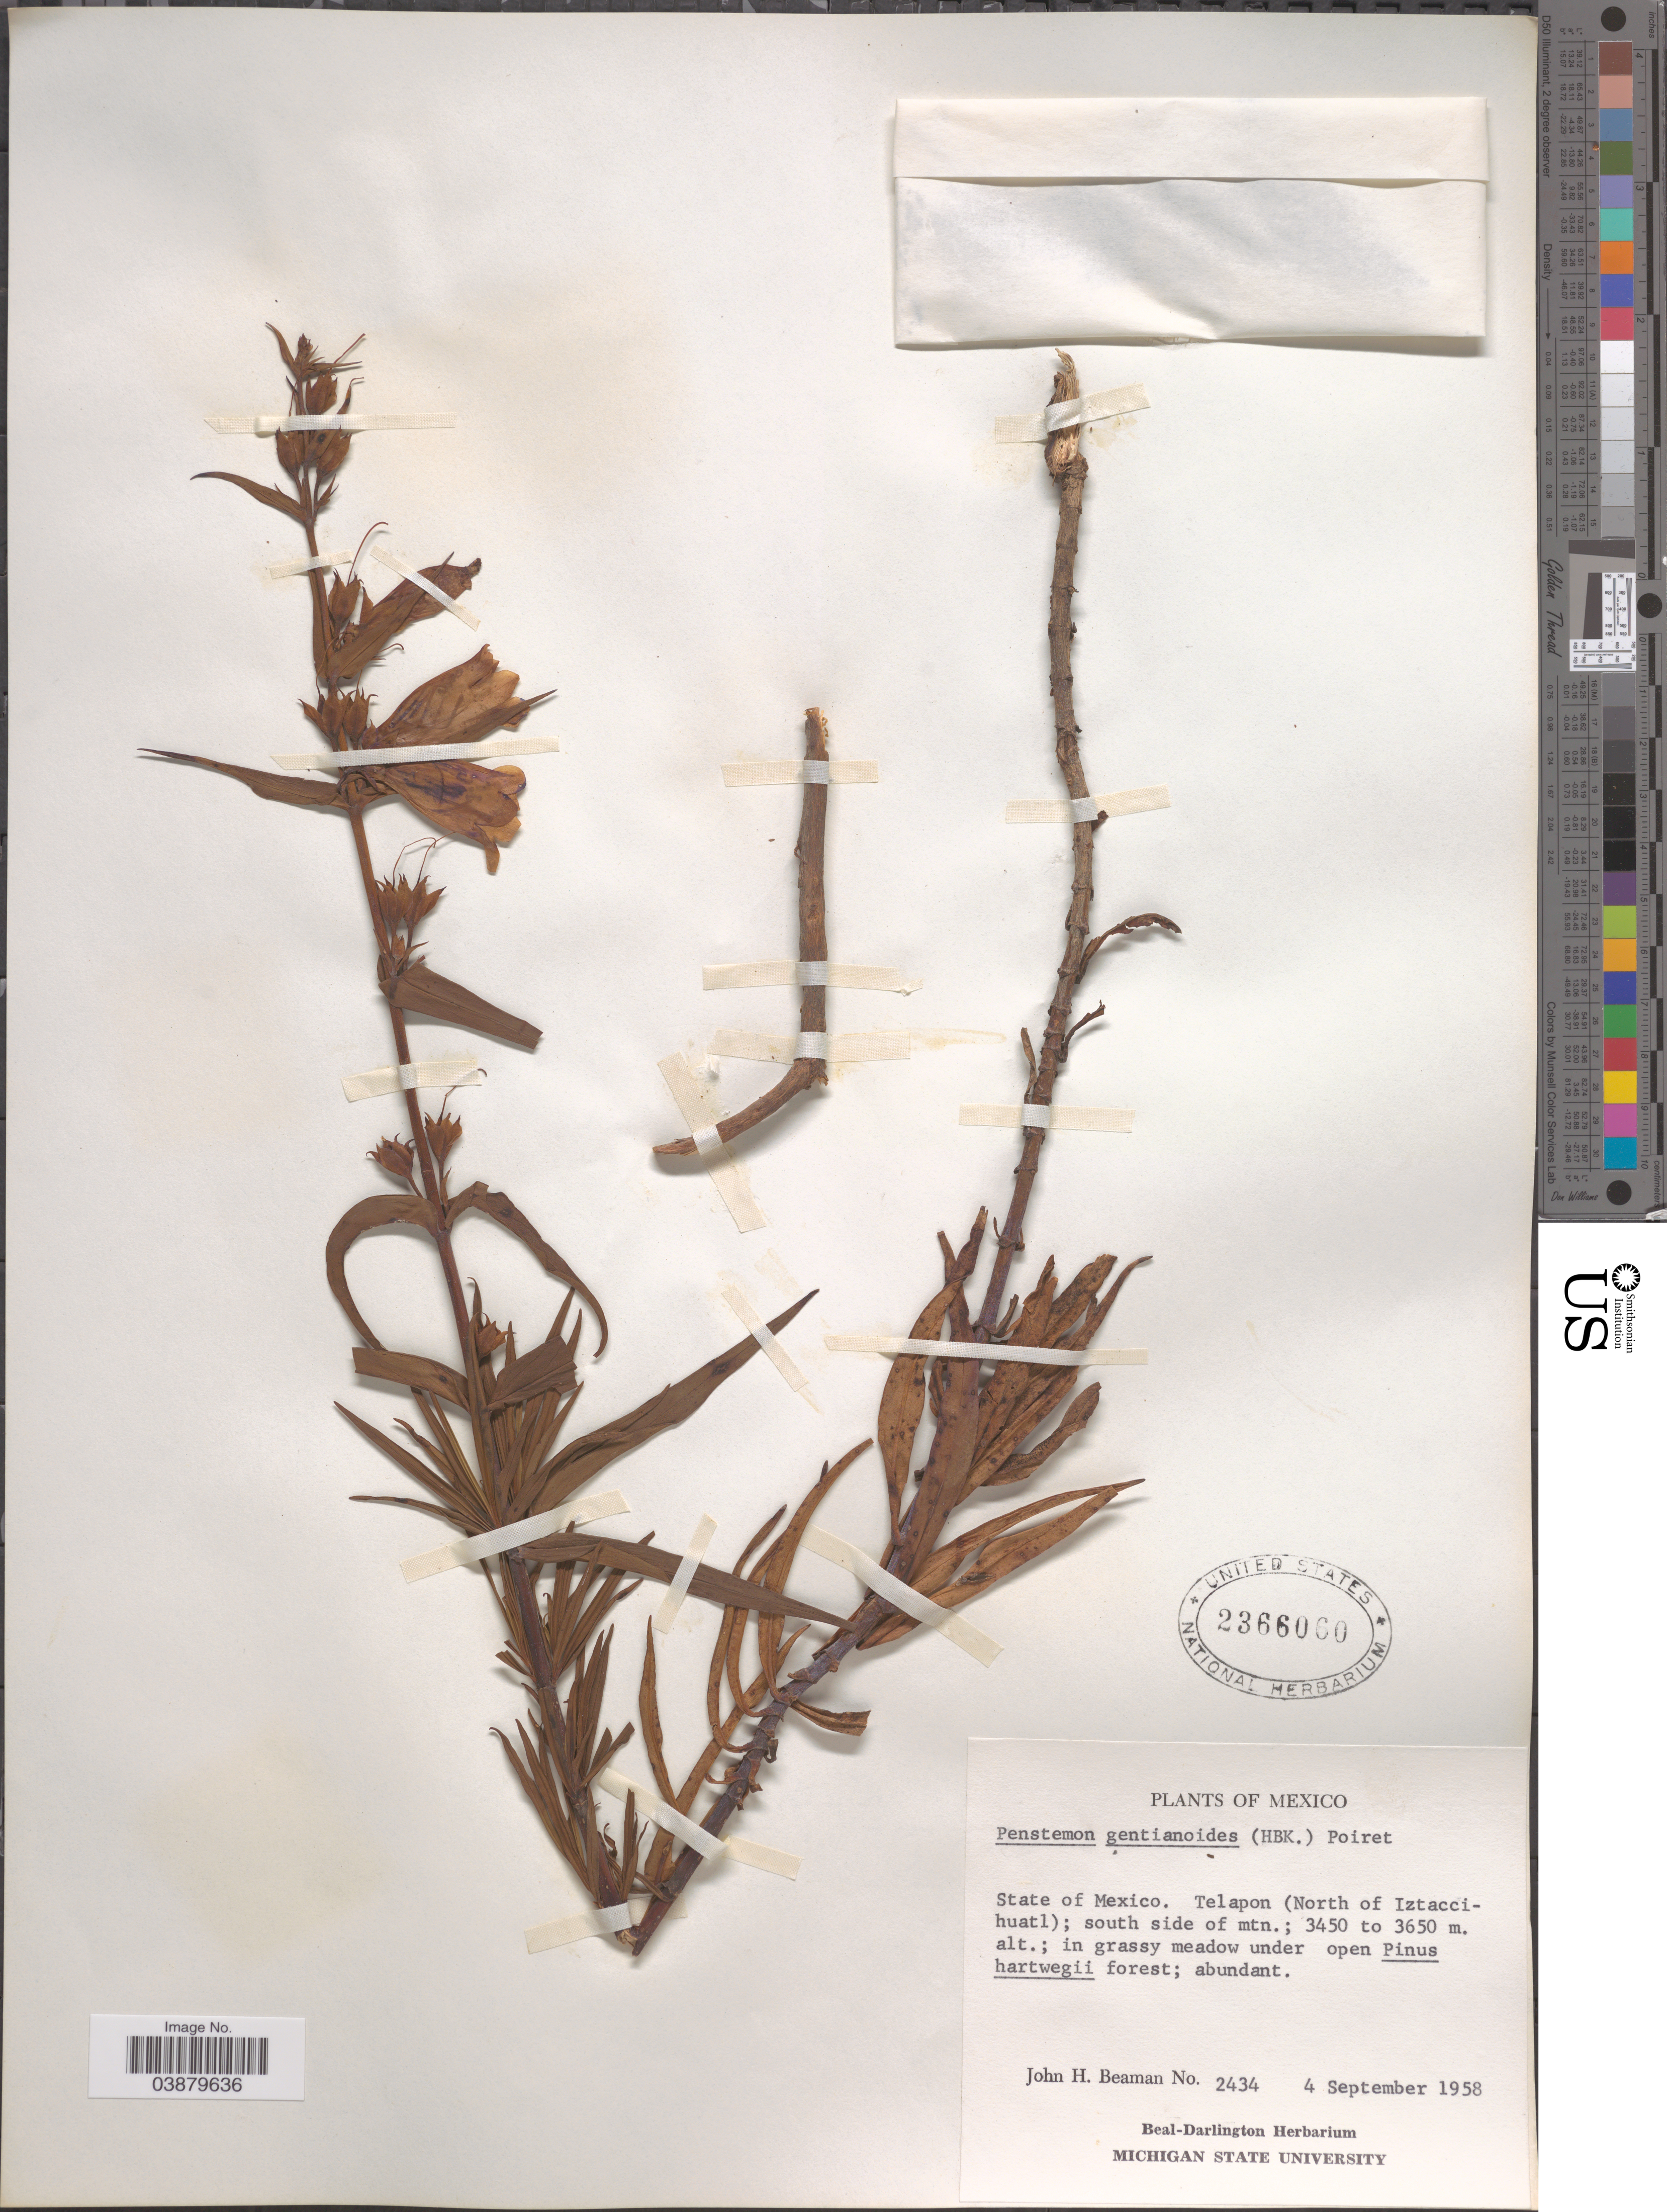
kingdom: Plantae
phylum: Tracheophyta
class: Magnoliopsida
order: Lamiales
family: Plantaginaceae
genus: Penstemon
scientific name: Penstemon gentianoides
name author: (Kunth) Poir.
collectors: J. H. Beaman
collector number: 2434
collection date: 1958-09-04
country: Mexico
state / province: México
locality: Telapon (North of Iztaccihuatl); south side of mtn.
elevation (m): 3450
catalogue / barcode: US 2366060